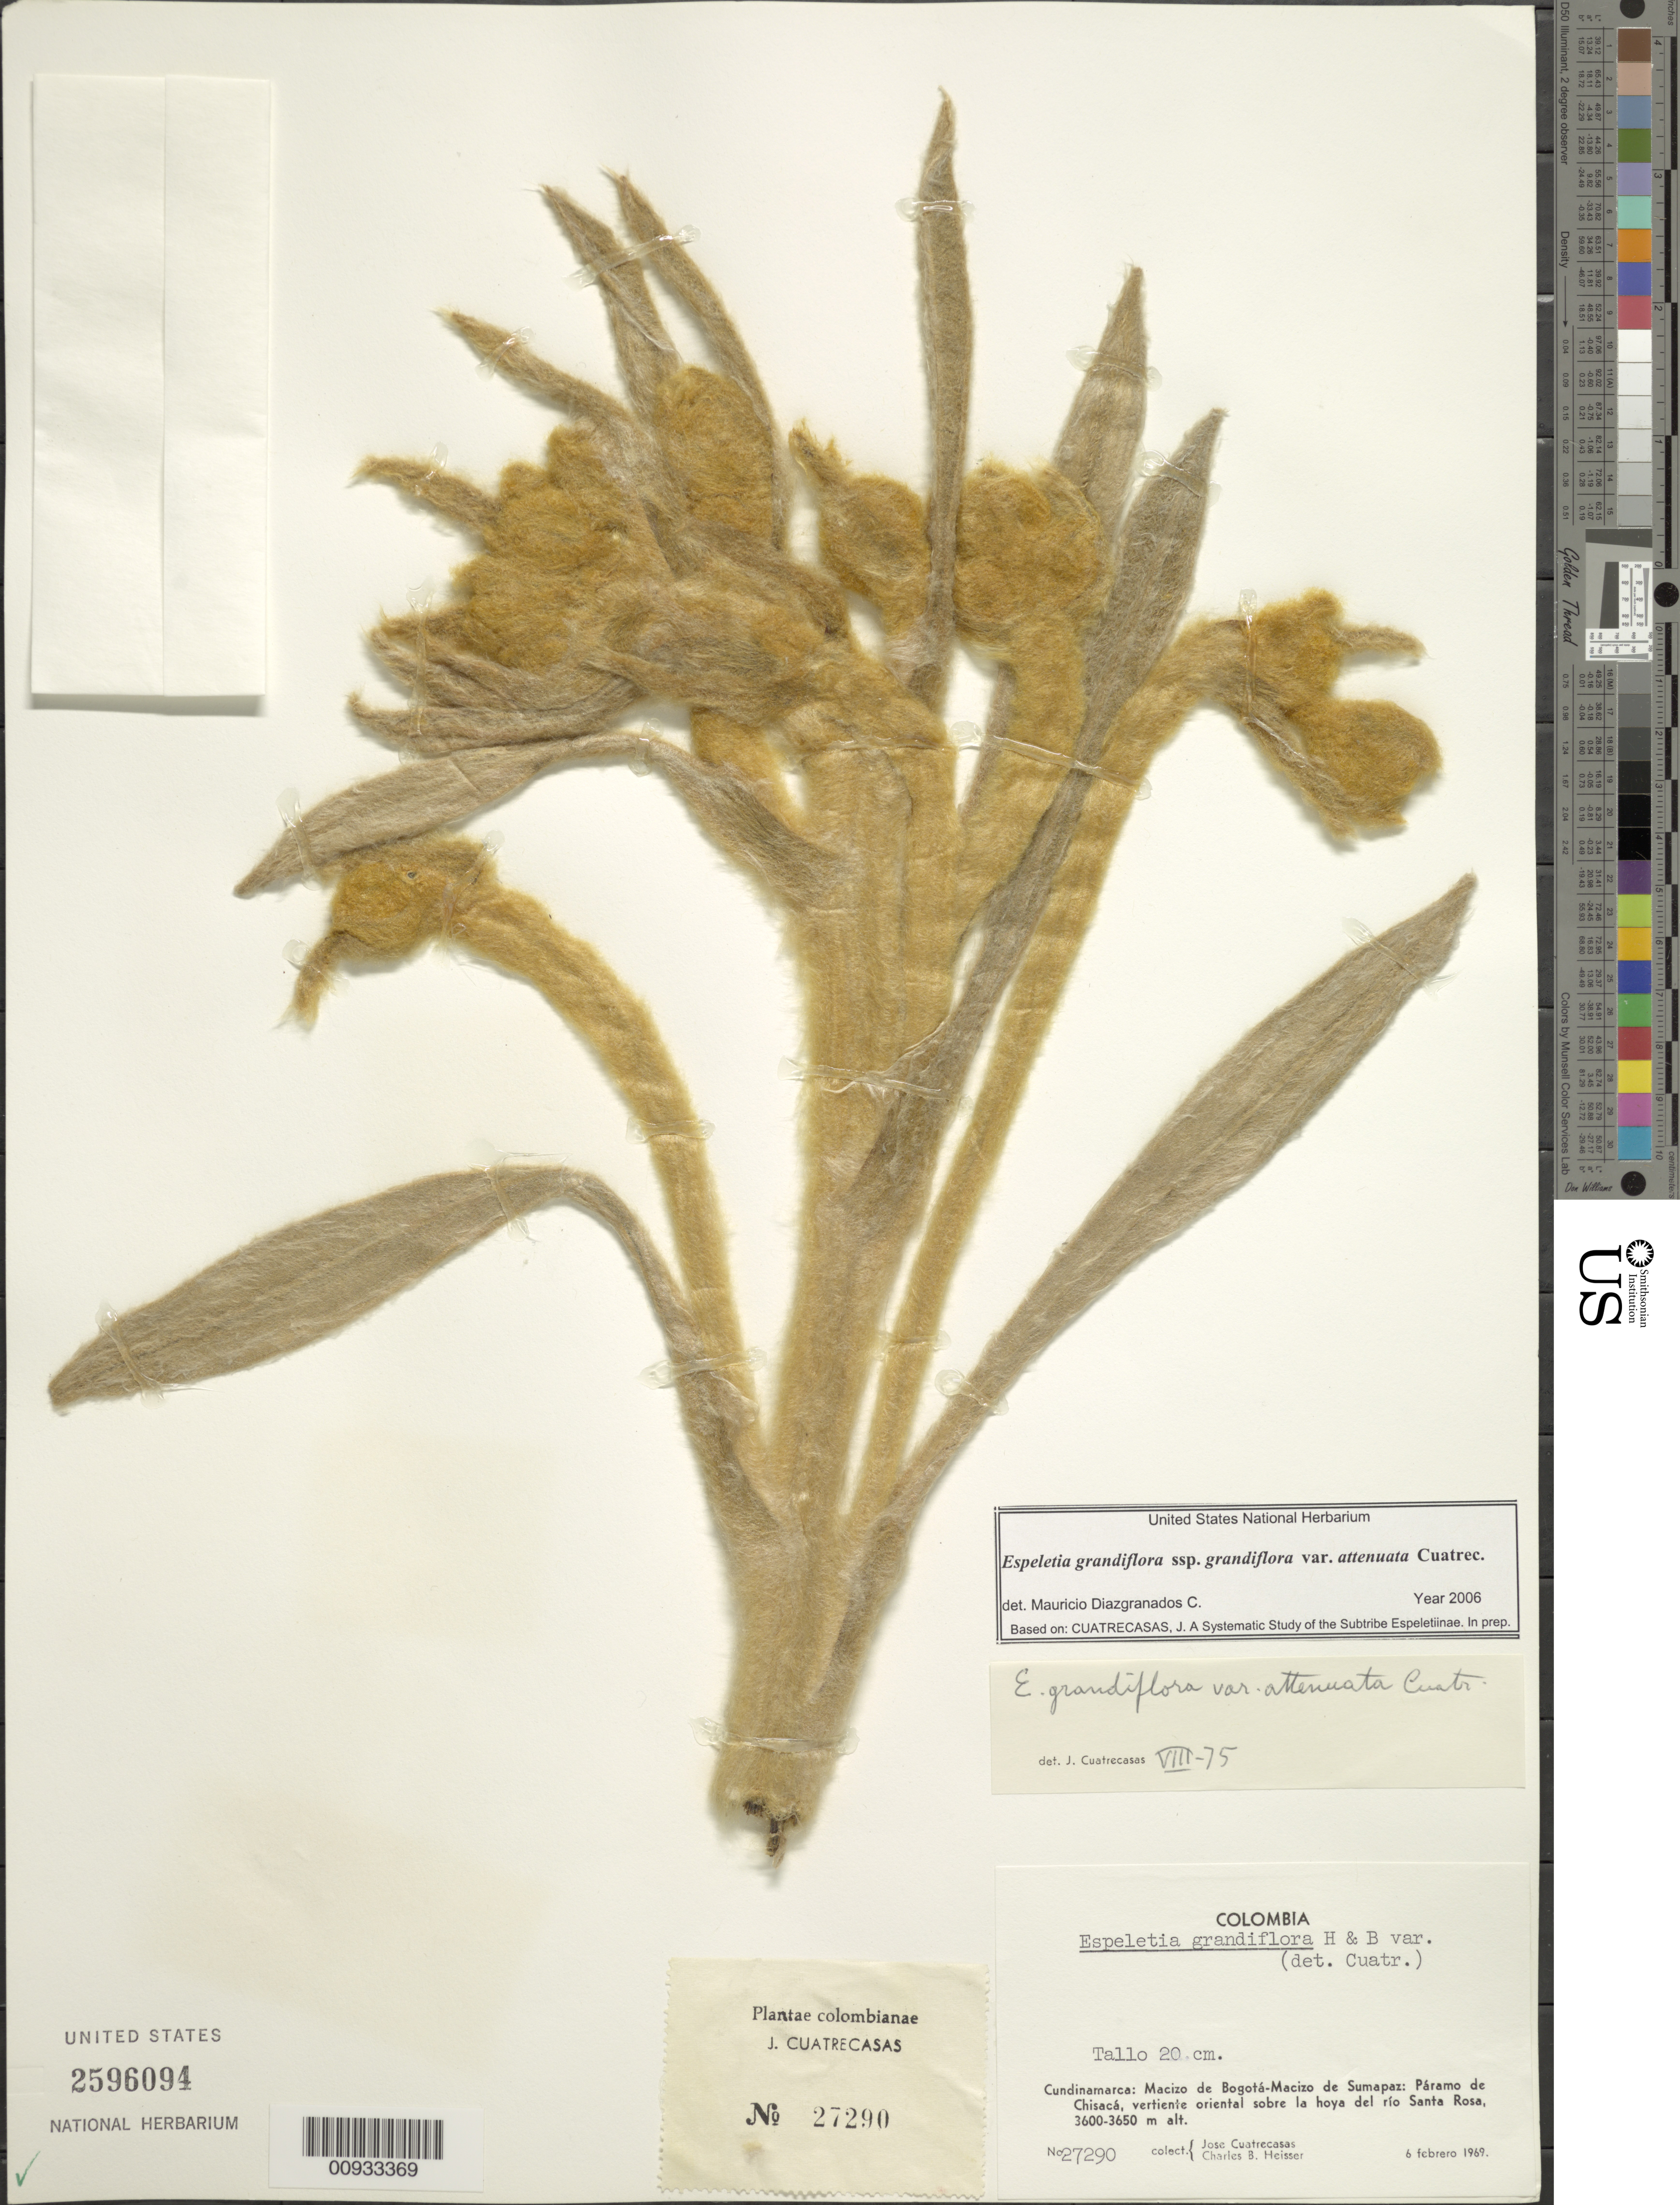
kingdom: Plantae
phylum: Tracheophyta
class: Magnoliopsida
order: Asterales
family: Asteraceae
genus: Espeletia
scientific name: Espeletia grandiflora var. attenuata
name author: Cuatrec.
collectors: J. Cuatrecasas & C. B. Heisser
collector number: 27290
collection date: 1969-02-06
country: Colombia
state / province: Cundinamarca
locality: Páramo de Chisacá. Macizo de Bogotá-Macizo de Sumapaz: vertiente oriental sobre la hoya del río Santa Rosa.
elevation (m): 3600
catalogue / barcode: US 2596094